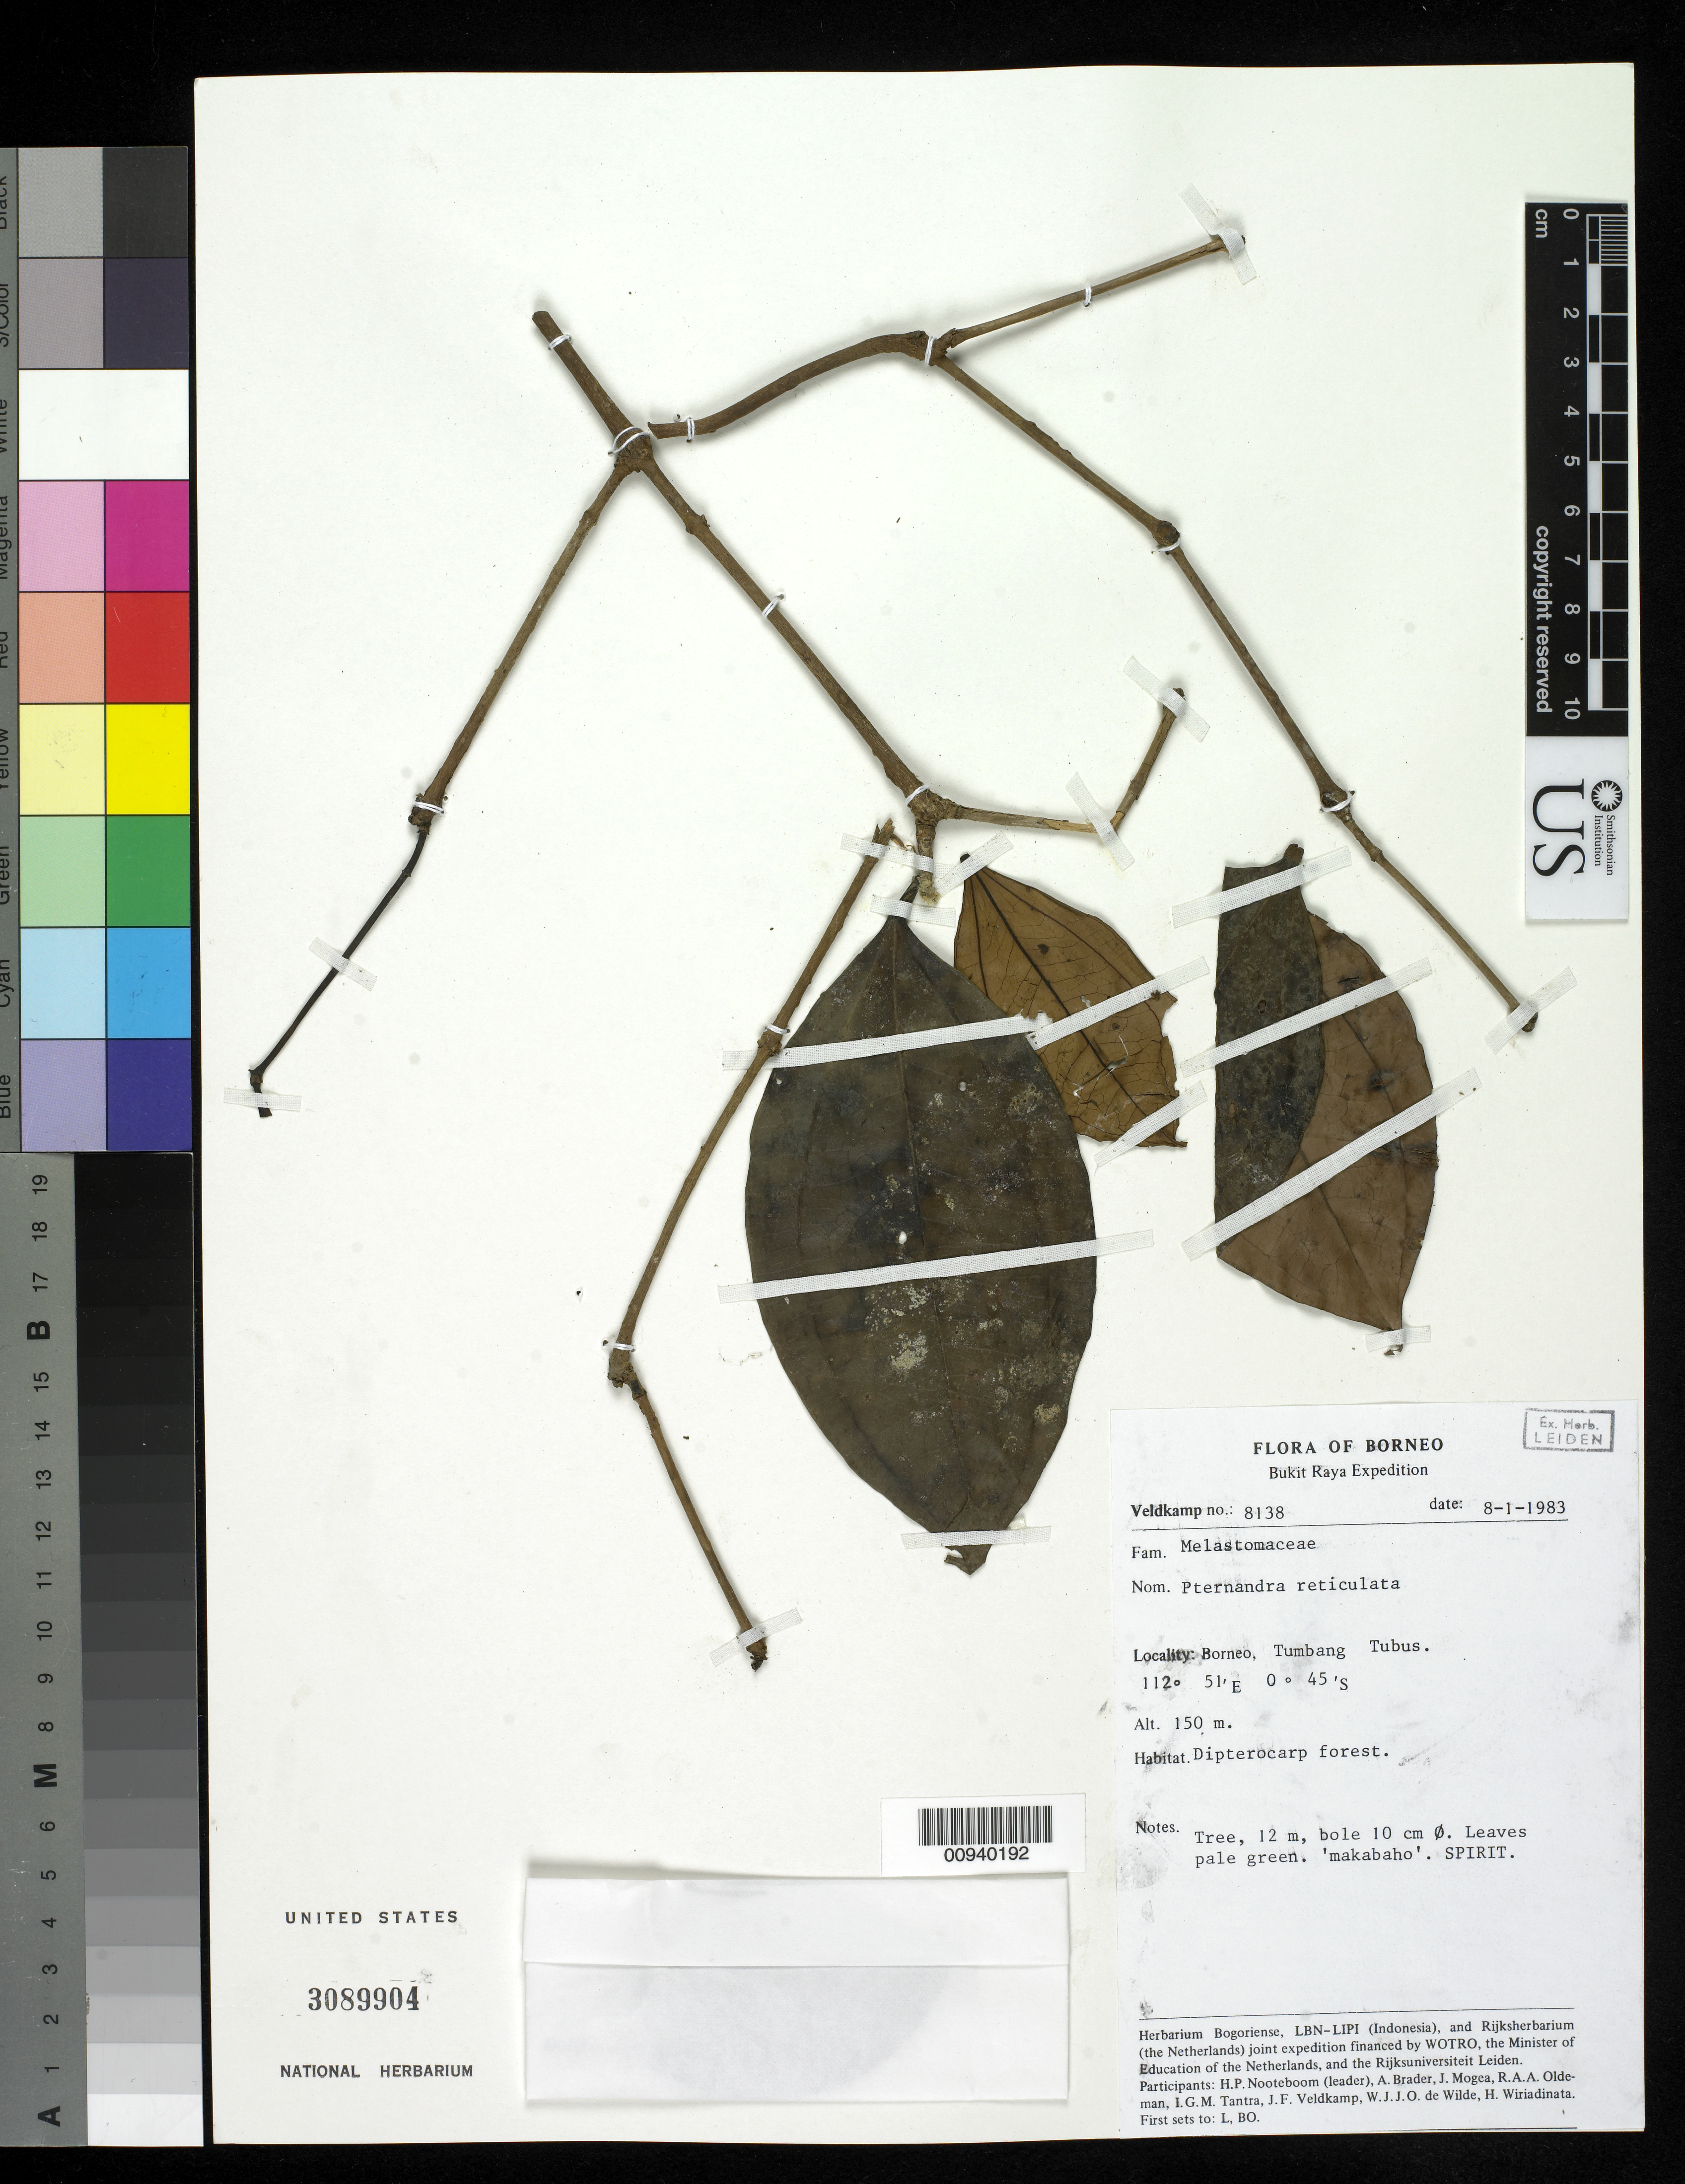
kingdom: Plantae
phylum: Tracheophyta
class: Magnoliopsida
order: Myrtales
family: Melastomataceae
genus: Pternandra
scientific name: Pternandra sp.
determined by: Strong, Mark T., (BOT), Smithsonian Institution - National Museum of Natural History (UNITED STATES)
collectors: J. F. Veldkamp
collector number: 8138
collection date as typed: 08 Jan 1983 or 01 Aug 1983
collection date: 1983-01-08 or 1983-08-01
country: Malaysia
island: Borneo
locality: Tumbang Tubus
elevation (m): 150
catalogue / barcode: US 3089904